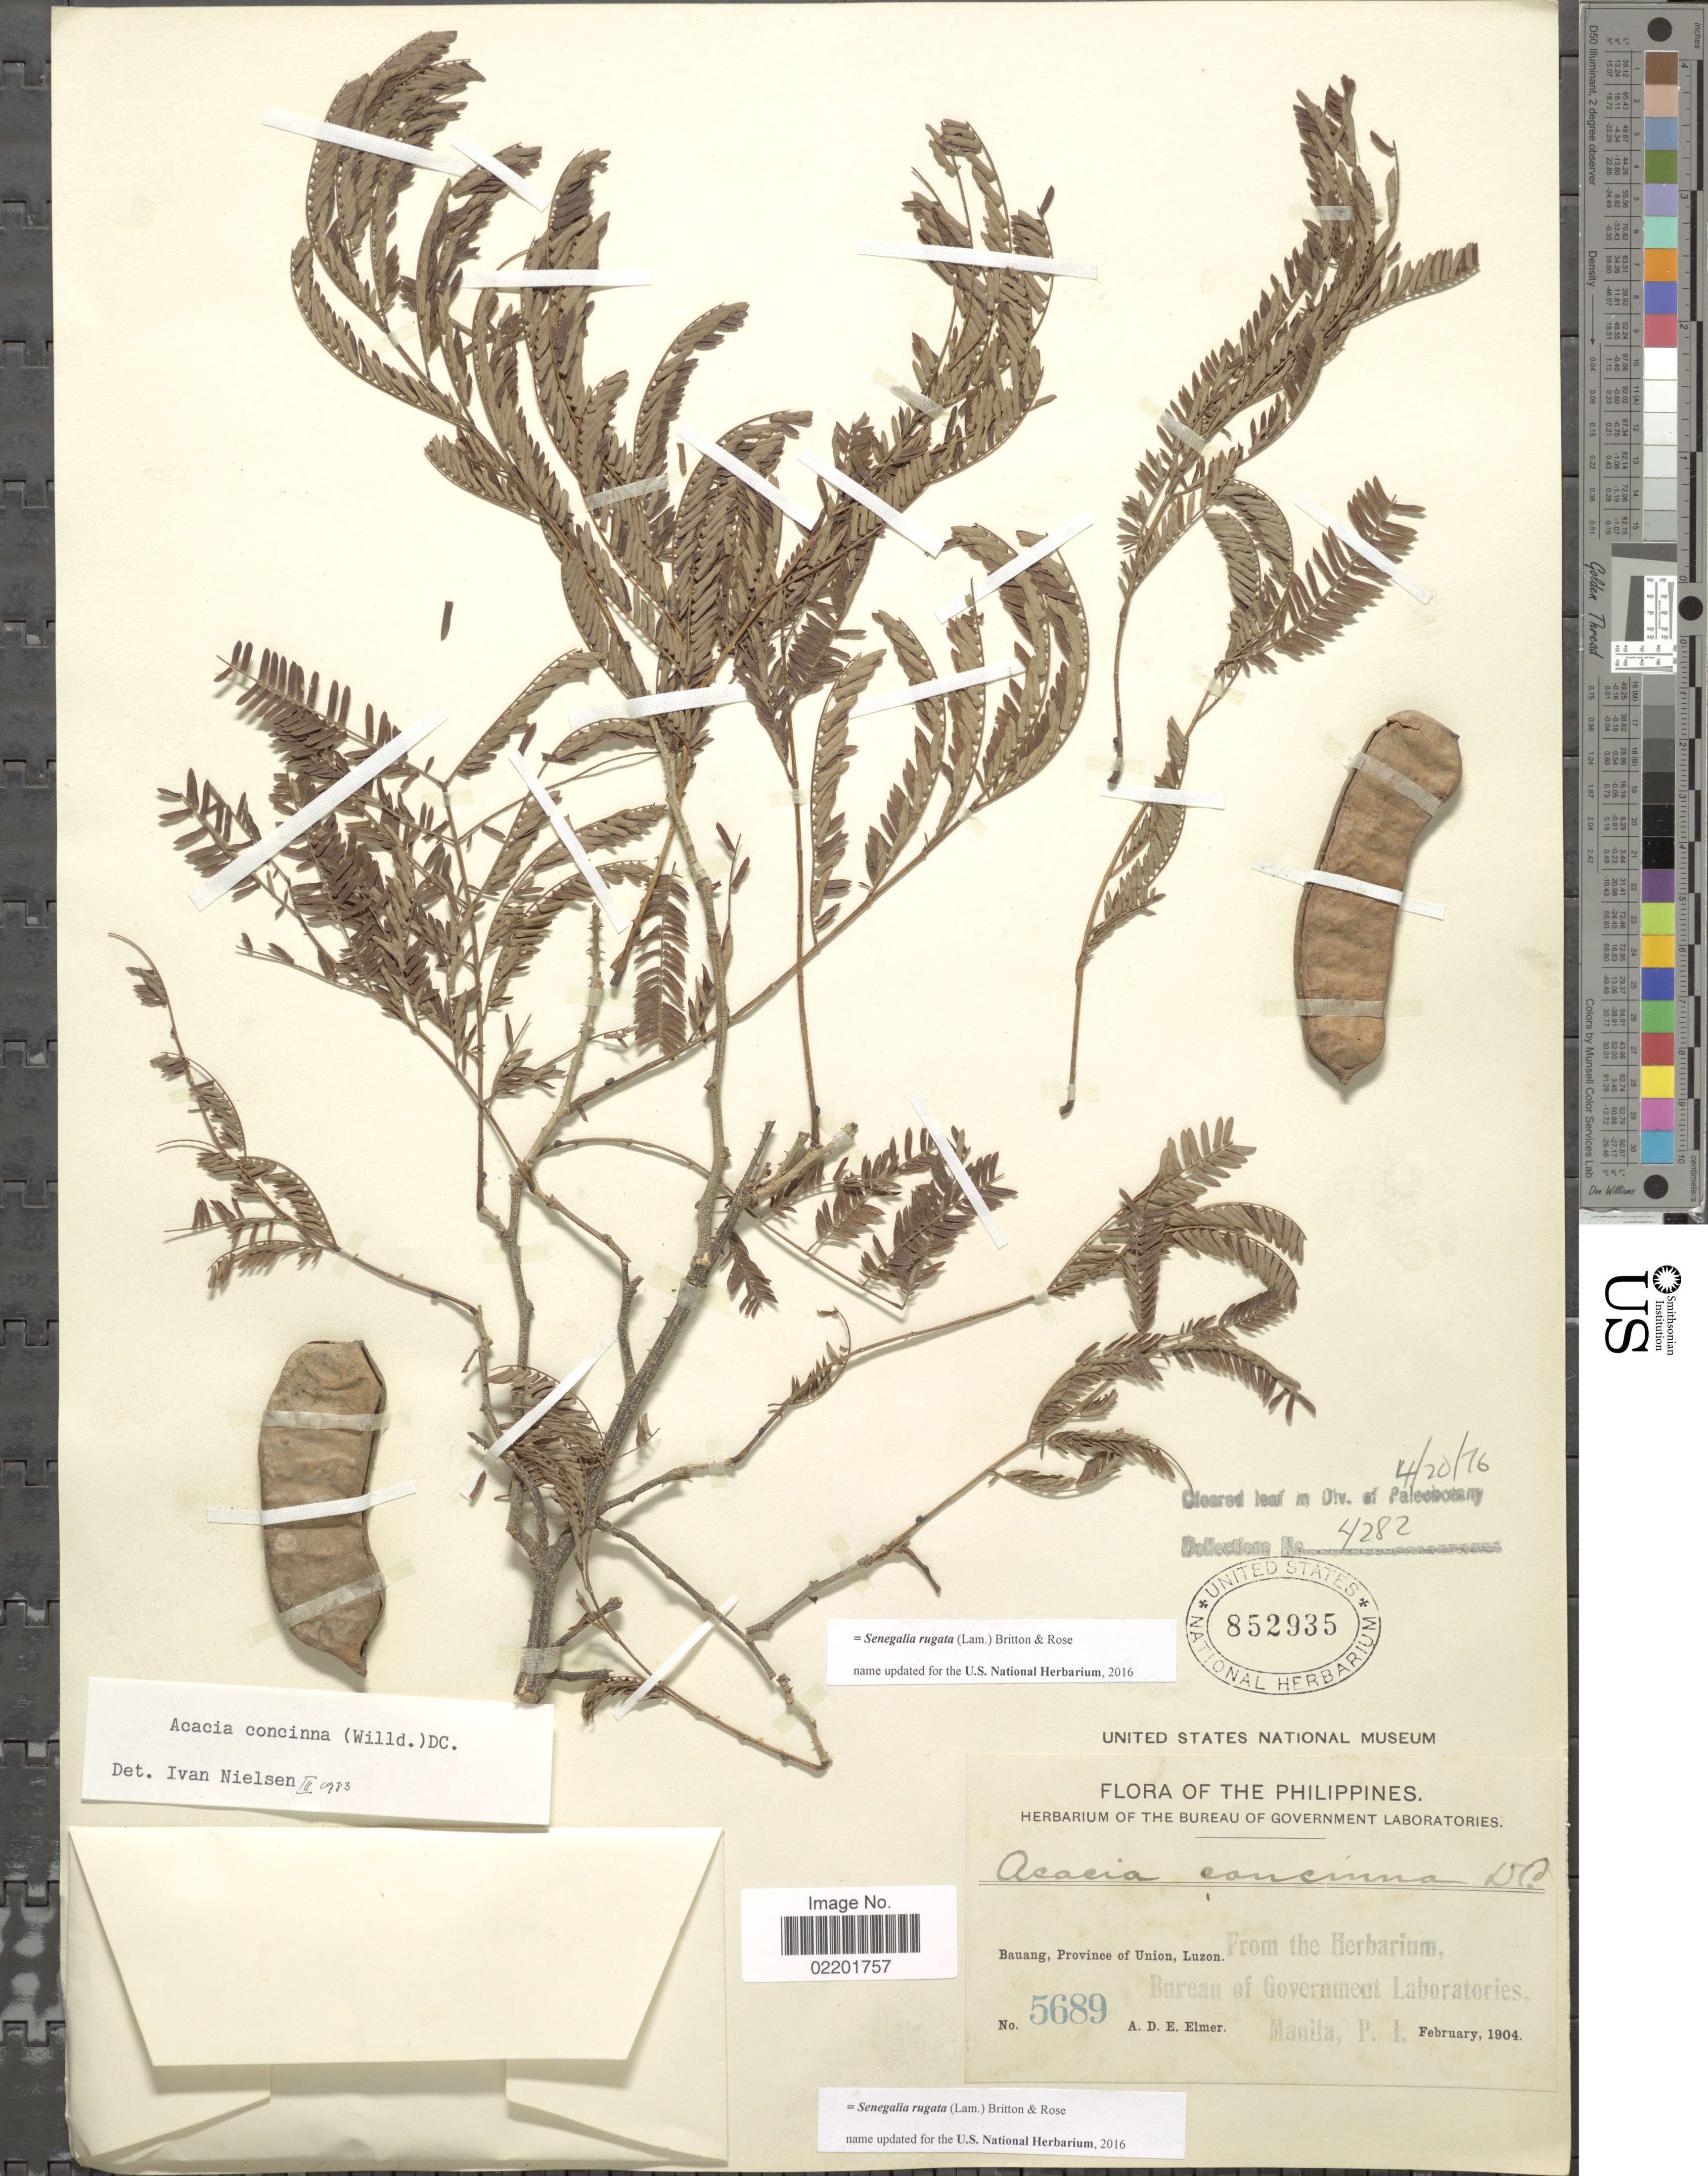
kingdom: Plantae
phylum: Tracheophyta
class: Magnoliopsida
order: Fabales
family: Fabaceae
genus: Senegalia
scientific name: Senegalia rugata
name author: (Lam.) Britton & Rose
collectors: A. D. E. Elmer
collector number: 5689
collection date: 1904-02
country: Philippines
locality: Bauang, Province of Union, Luzon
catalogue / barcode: US 852935